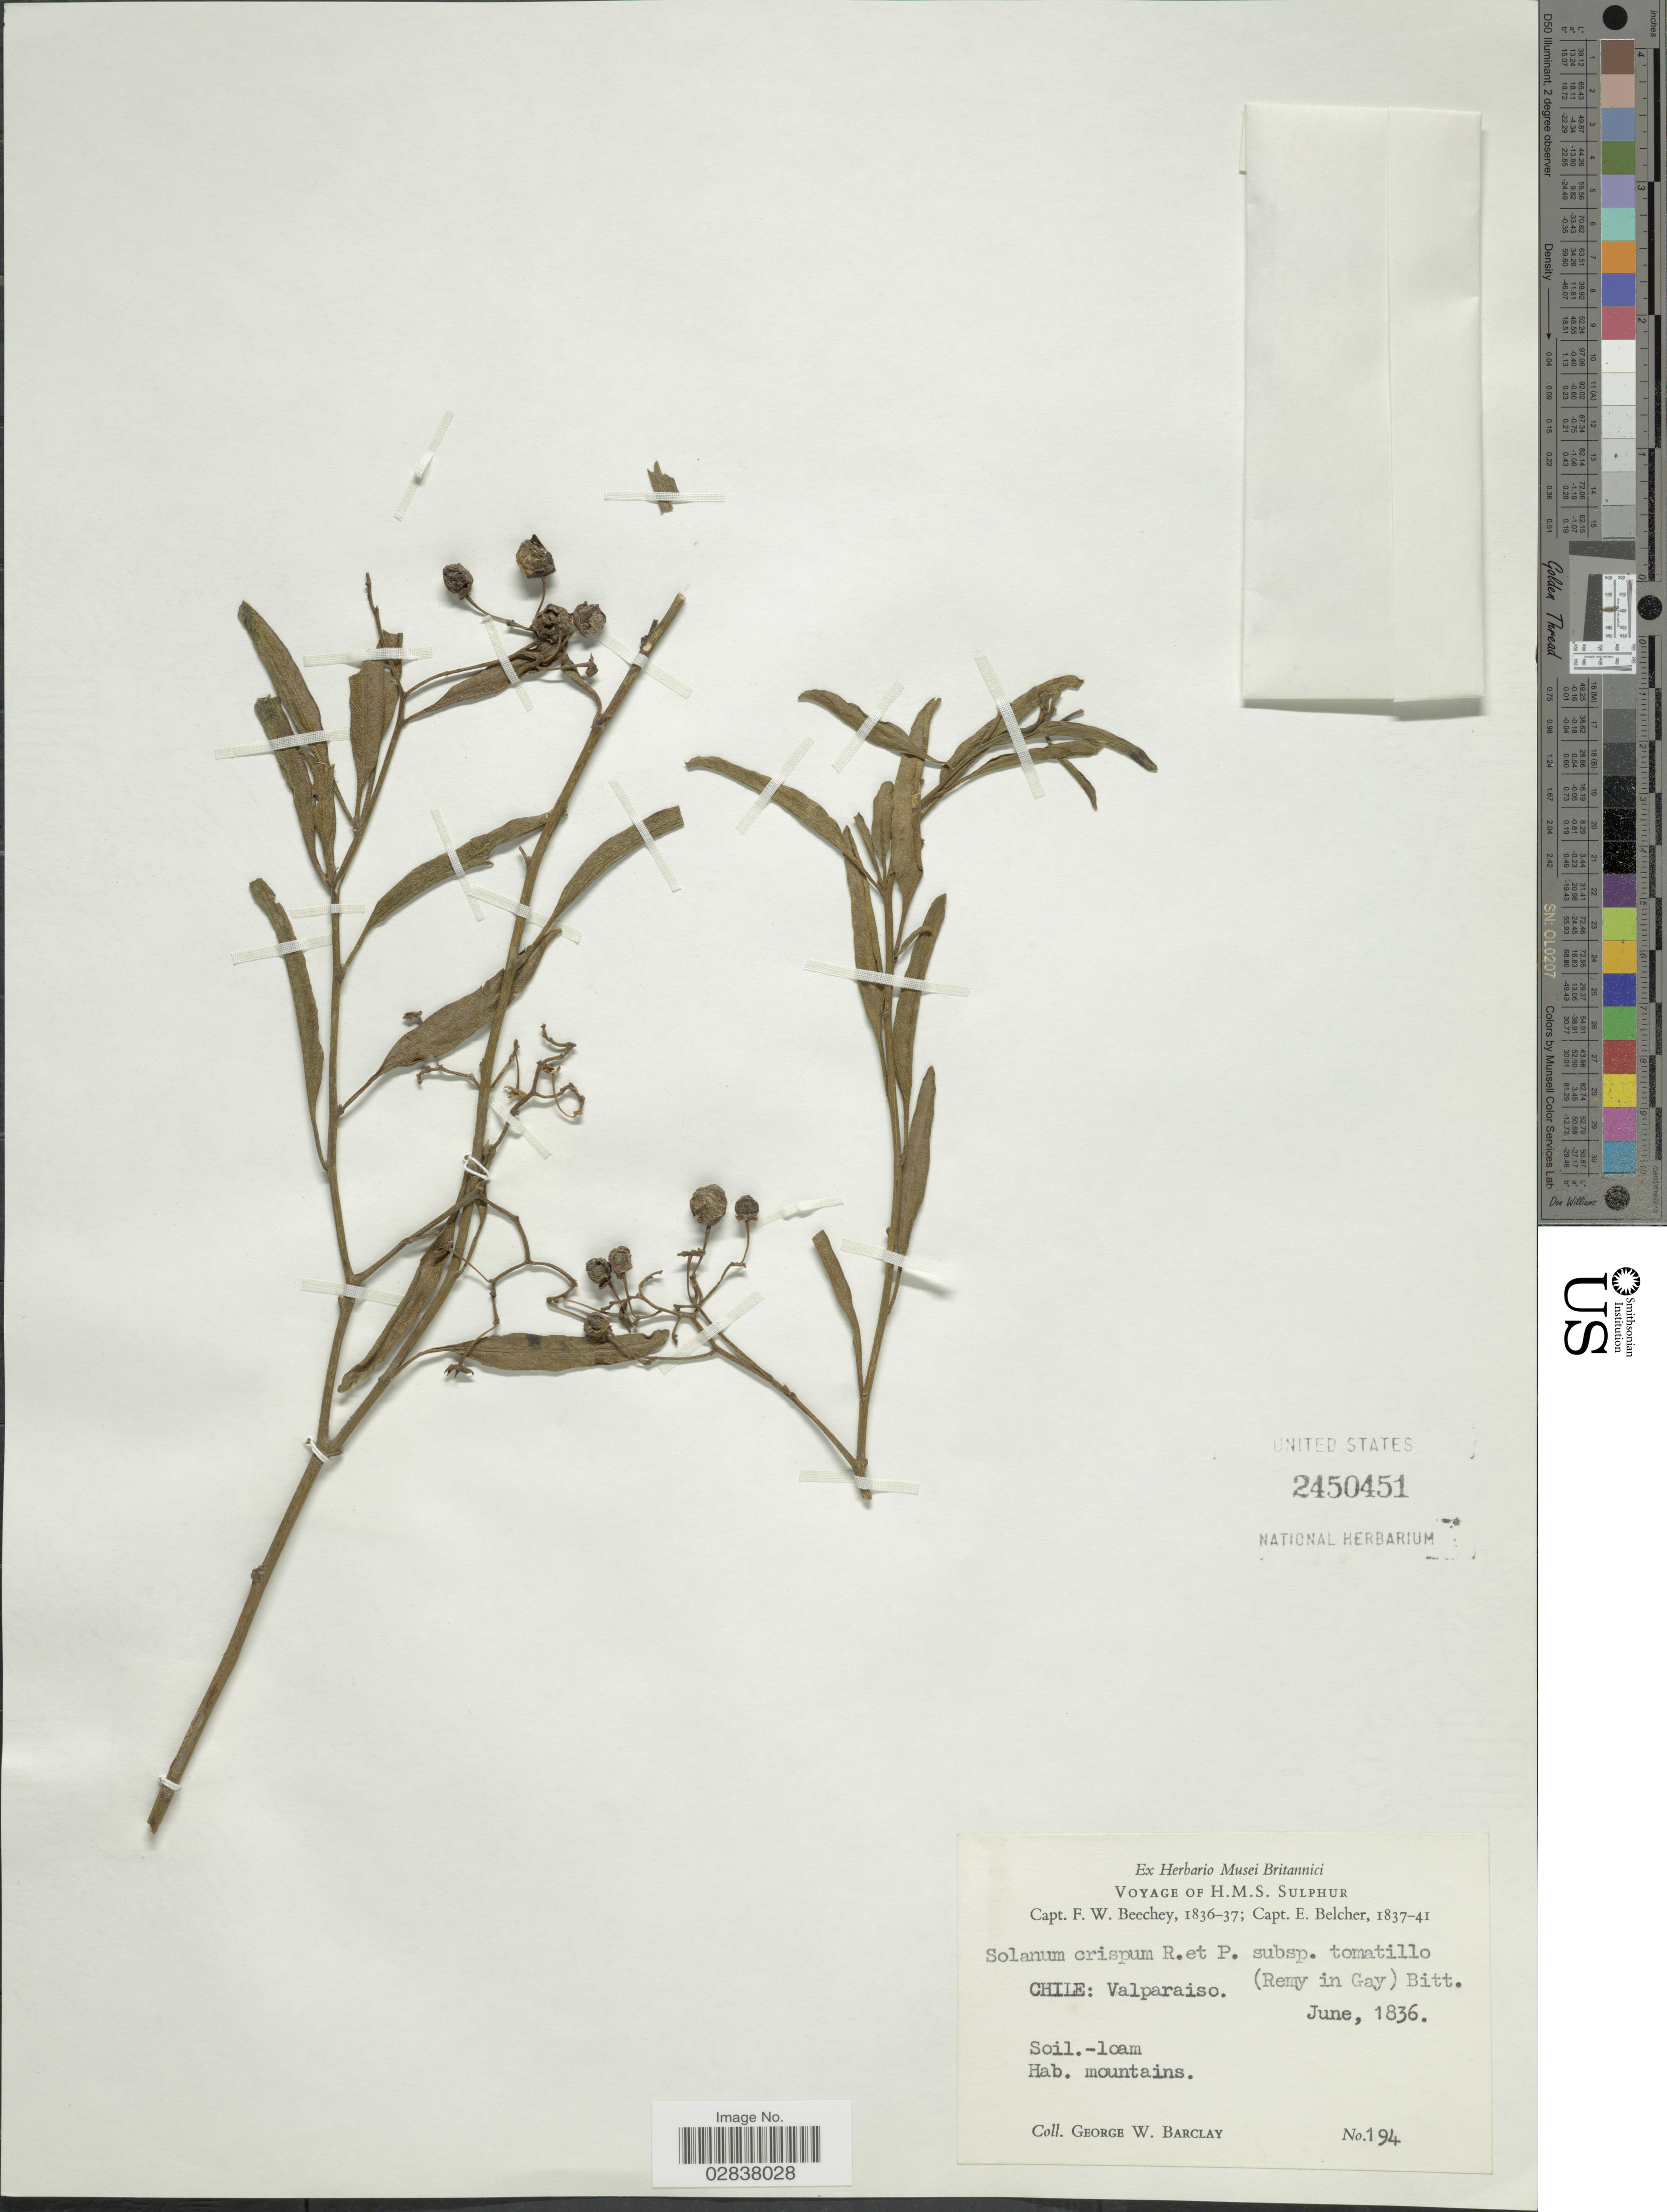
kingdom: Plantae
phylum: Tracheophyta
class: Magnoliopsida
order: Solanales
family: Solanaceae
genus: Solanum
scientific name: Solanum ligustrinum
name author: Lodd.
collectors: G. W. Barclay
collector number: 194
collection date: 1836-06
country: Chile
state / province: Valparaíso (V)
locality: Valparaiso.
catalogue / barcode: US 2450451